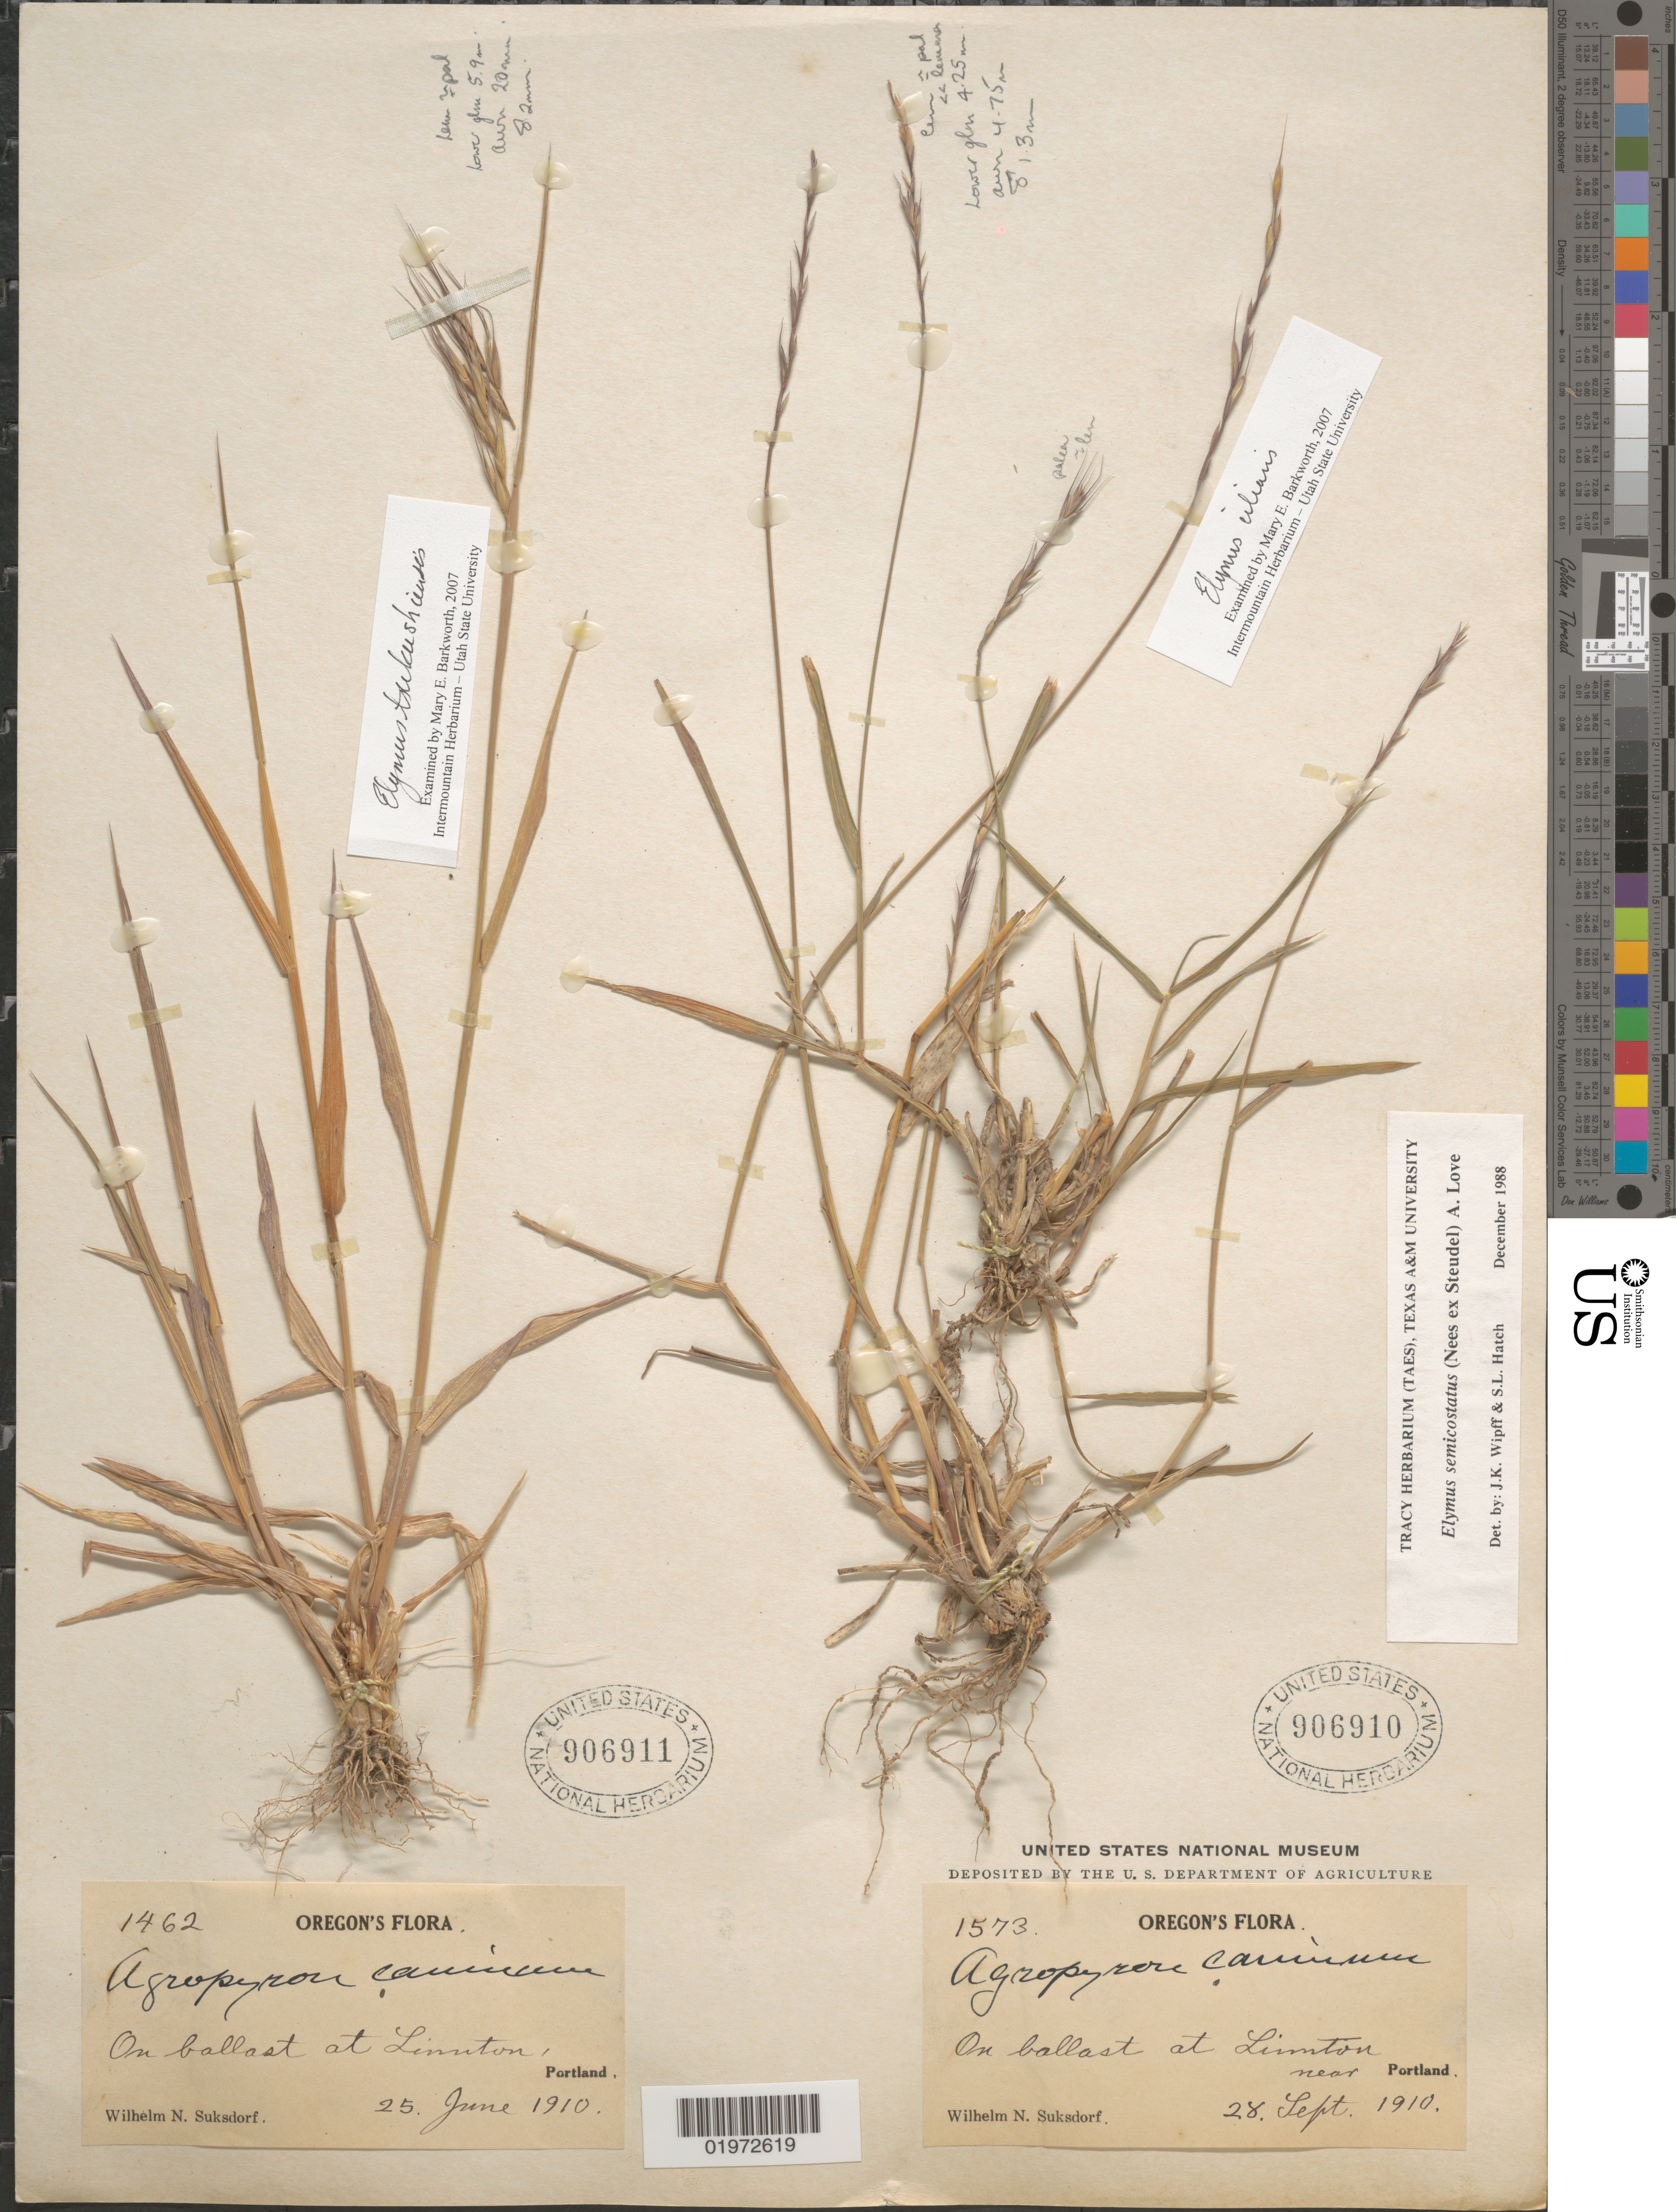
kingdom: Plantae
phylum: Tracheophyta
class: Liliopsida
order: Poales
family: Poaceae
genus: Elymus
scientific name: Elymus tsukushiensis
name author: Honda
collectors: W. N. Suksdorf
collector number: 1573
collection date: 1910-09-28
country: United States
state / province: Oregon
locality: On ballast at Linnton, near Portland.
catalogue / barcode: US 906910-2